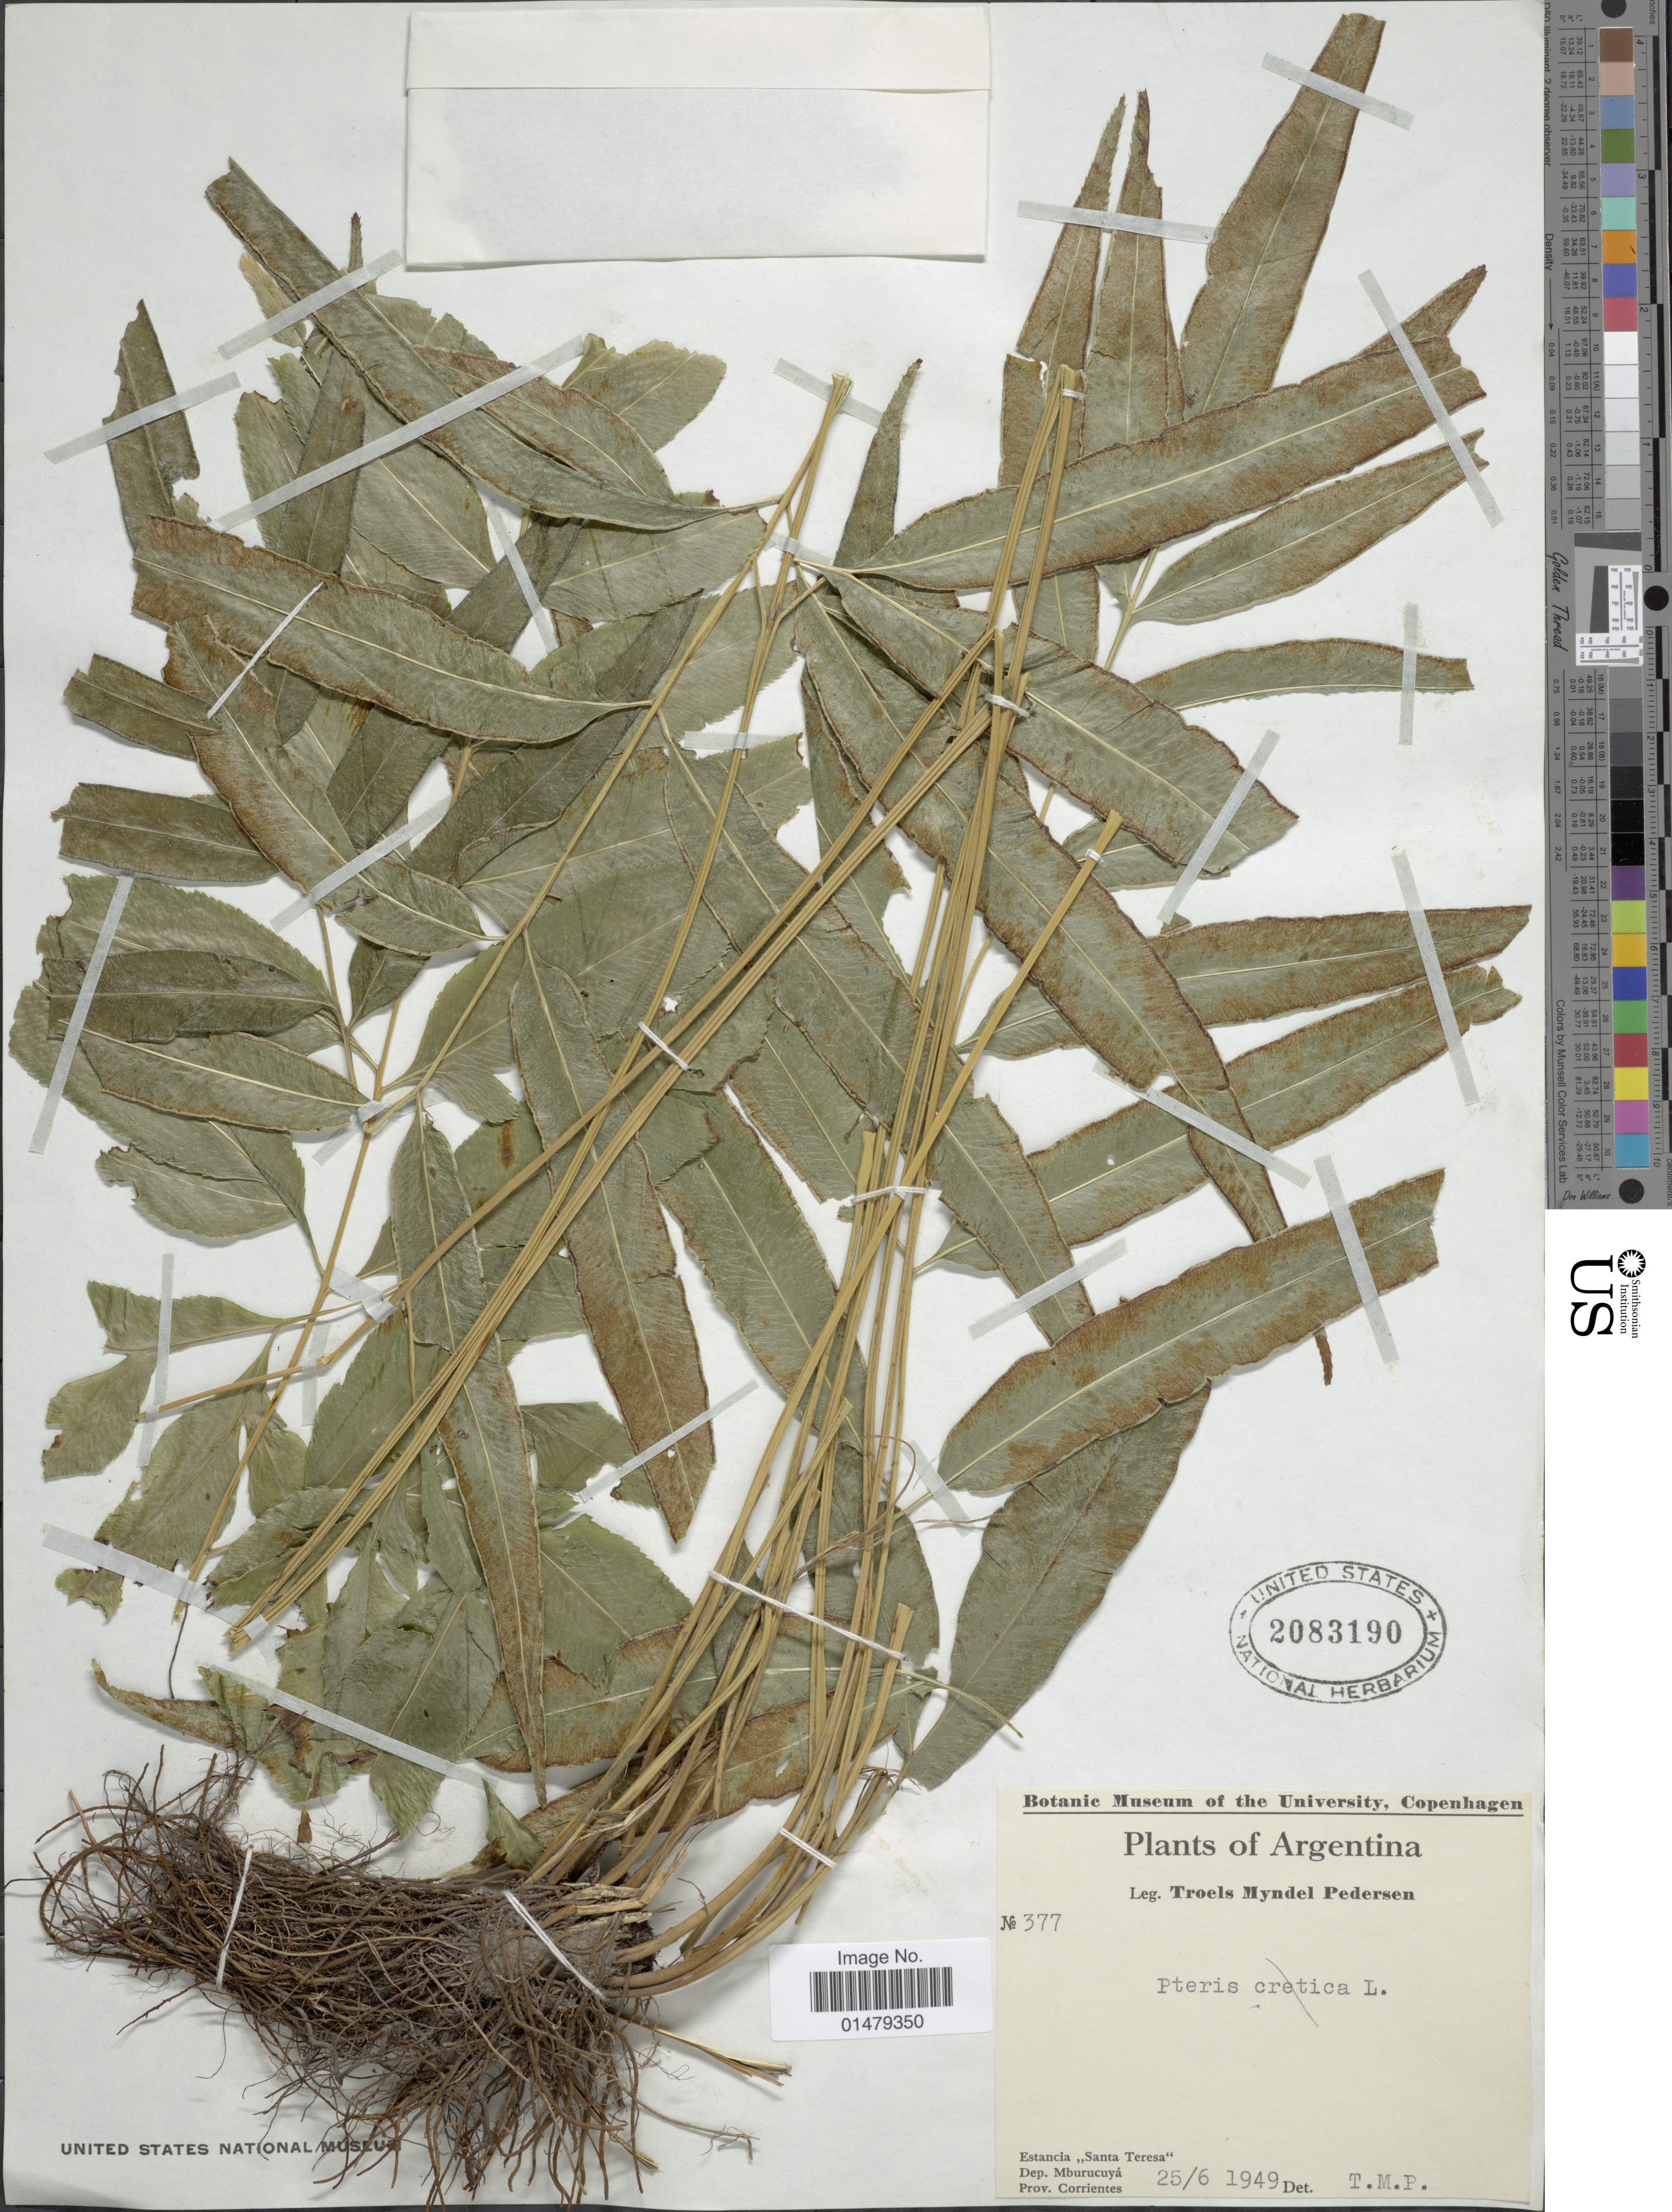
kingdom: Plantae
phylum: Tracheophyta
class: Polypodiopsida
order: Polypodiales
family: Pteridaceae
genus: Pteris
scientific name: Pteris denticulata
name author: Sw.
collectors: T. Pederson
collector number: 377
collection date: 1949-06-25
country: Argentina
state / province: Corrientes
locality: Estancia "Santa Teresa". Dep. Mburucuya. Prov. Corrientes.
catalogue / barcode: US 2083190